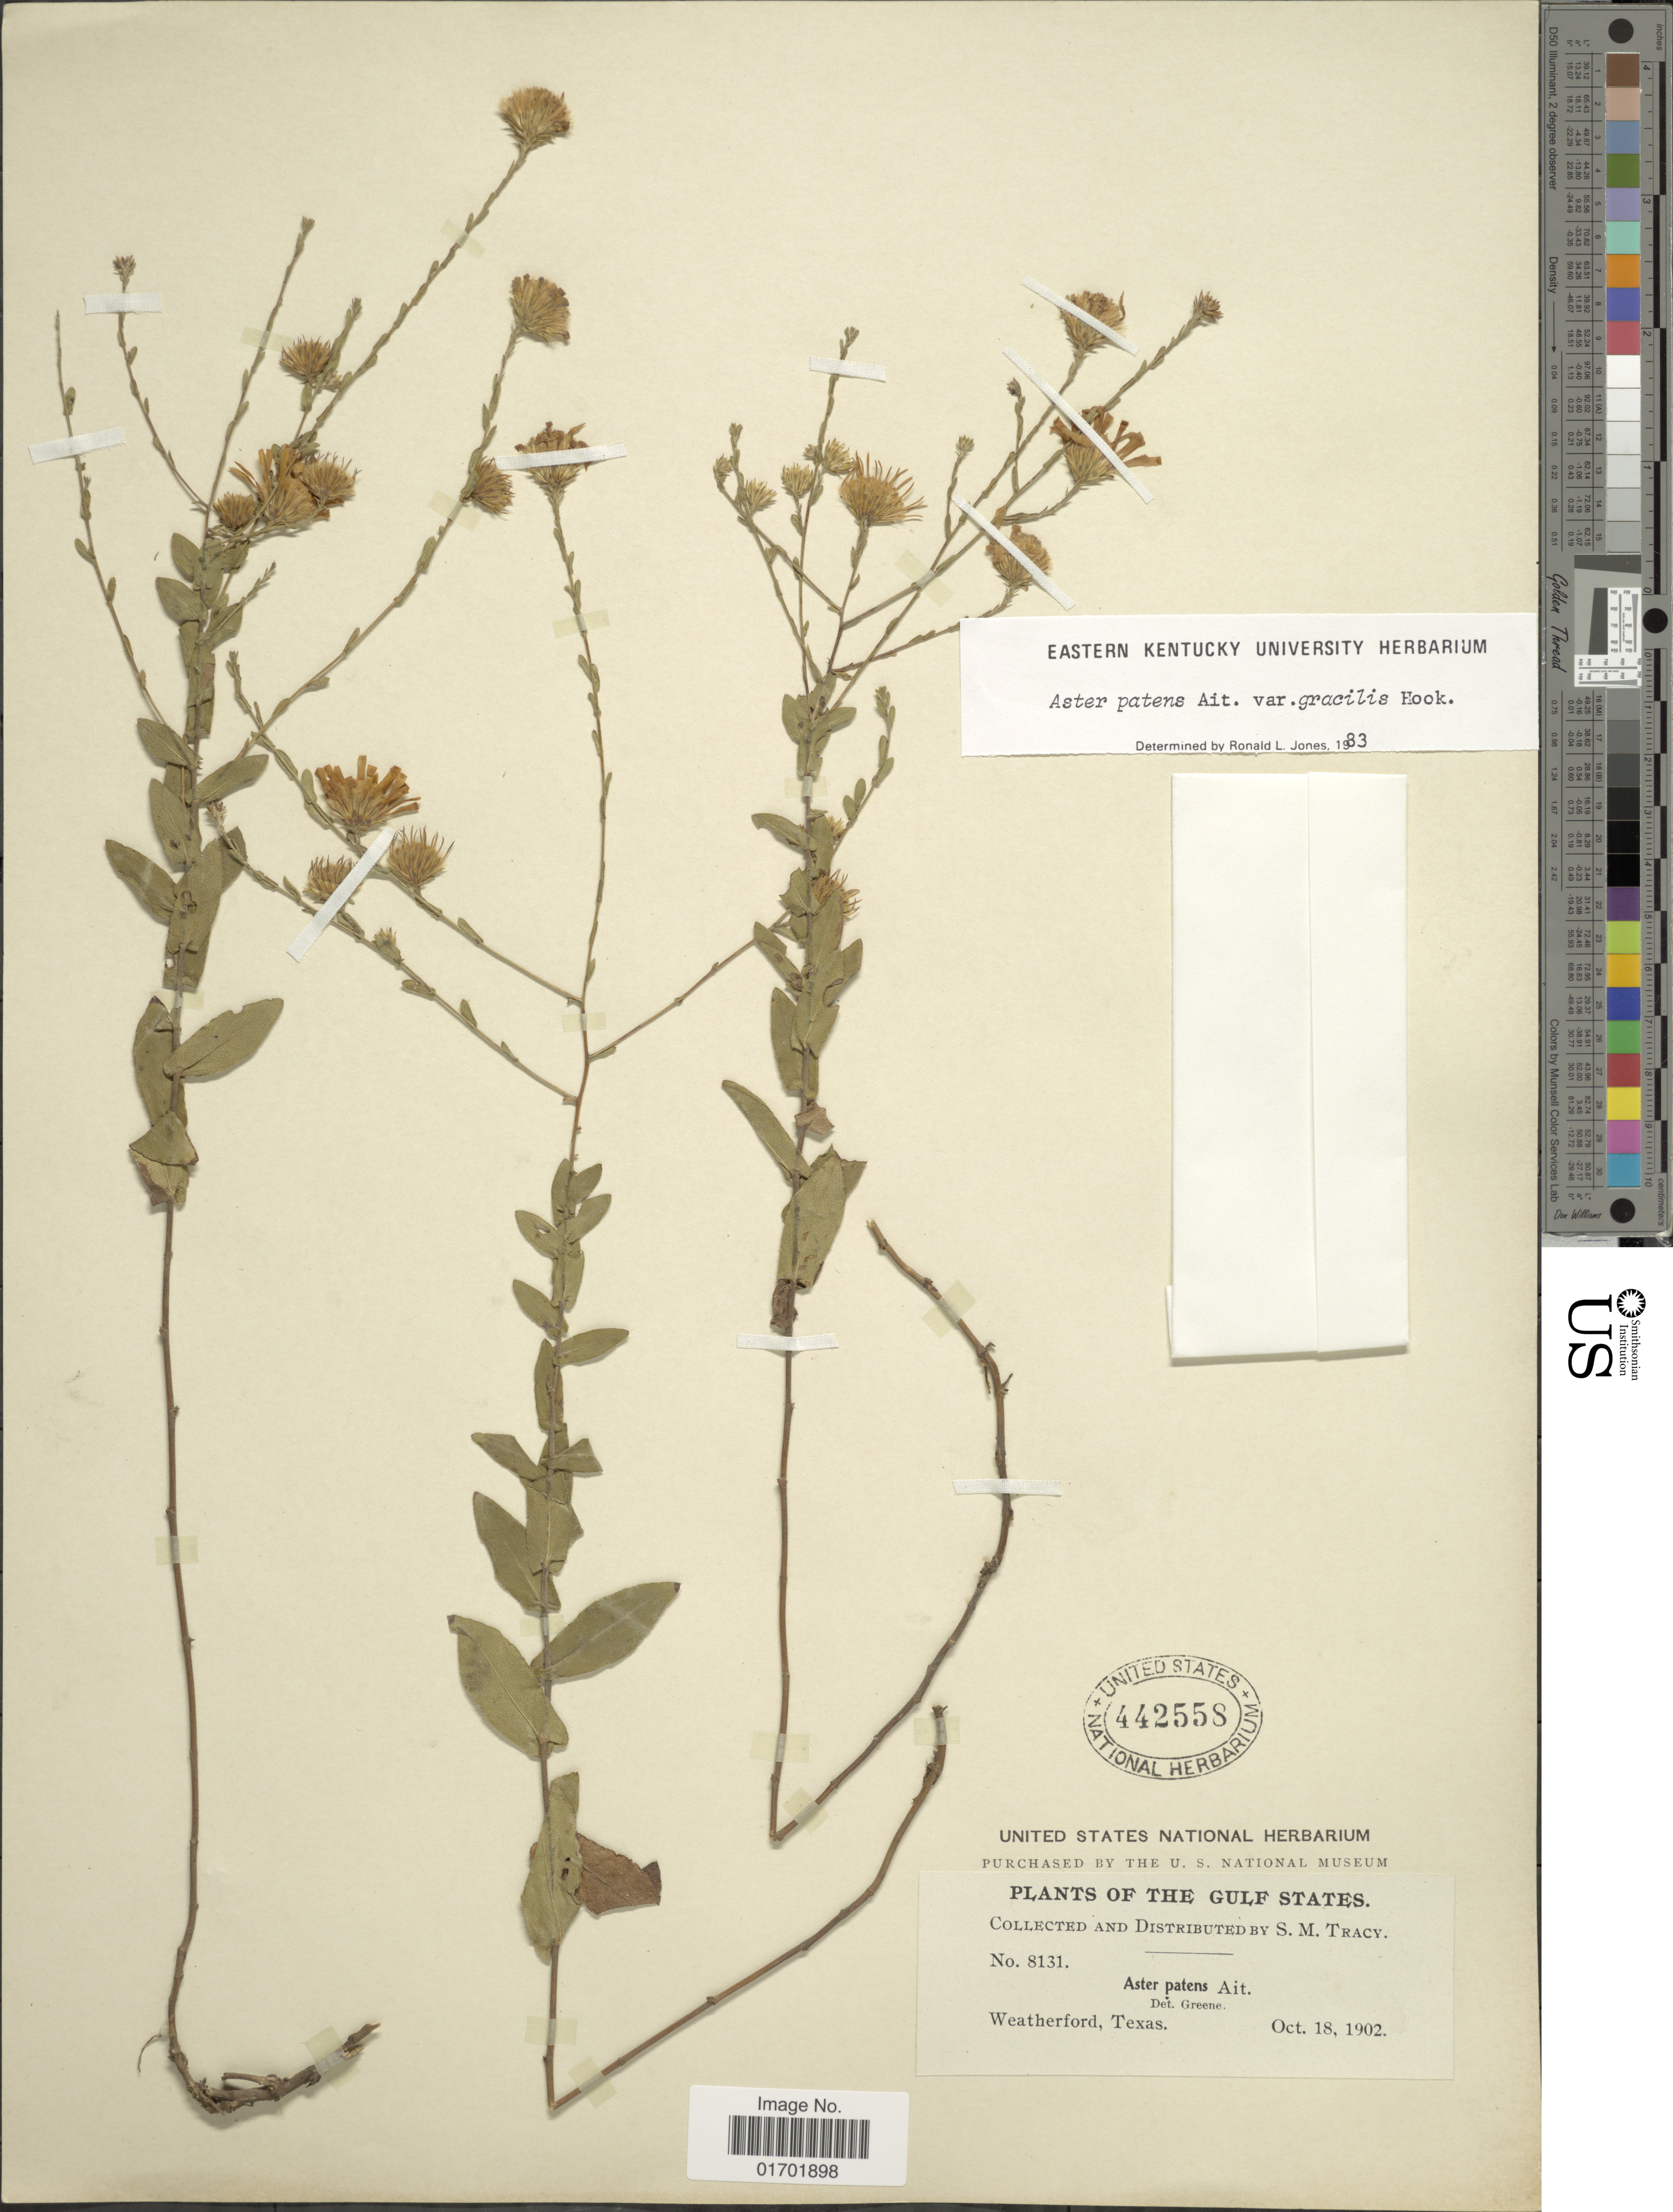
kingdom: Plantae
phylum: Tracheophyta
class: Magnoliopsida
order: Asterales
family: Asteraceae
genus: Symphyotrichum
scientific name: Symphyotrichum patens var. gracile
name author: (Hook.) G.L. Nesom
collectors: S. M. Tracy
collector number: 8131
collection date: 1902-10-18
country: United States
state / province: Texas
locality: The Gulf States, Weatherford.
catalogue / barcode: US 442558